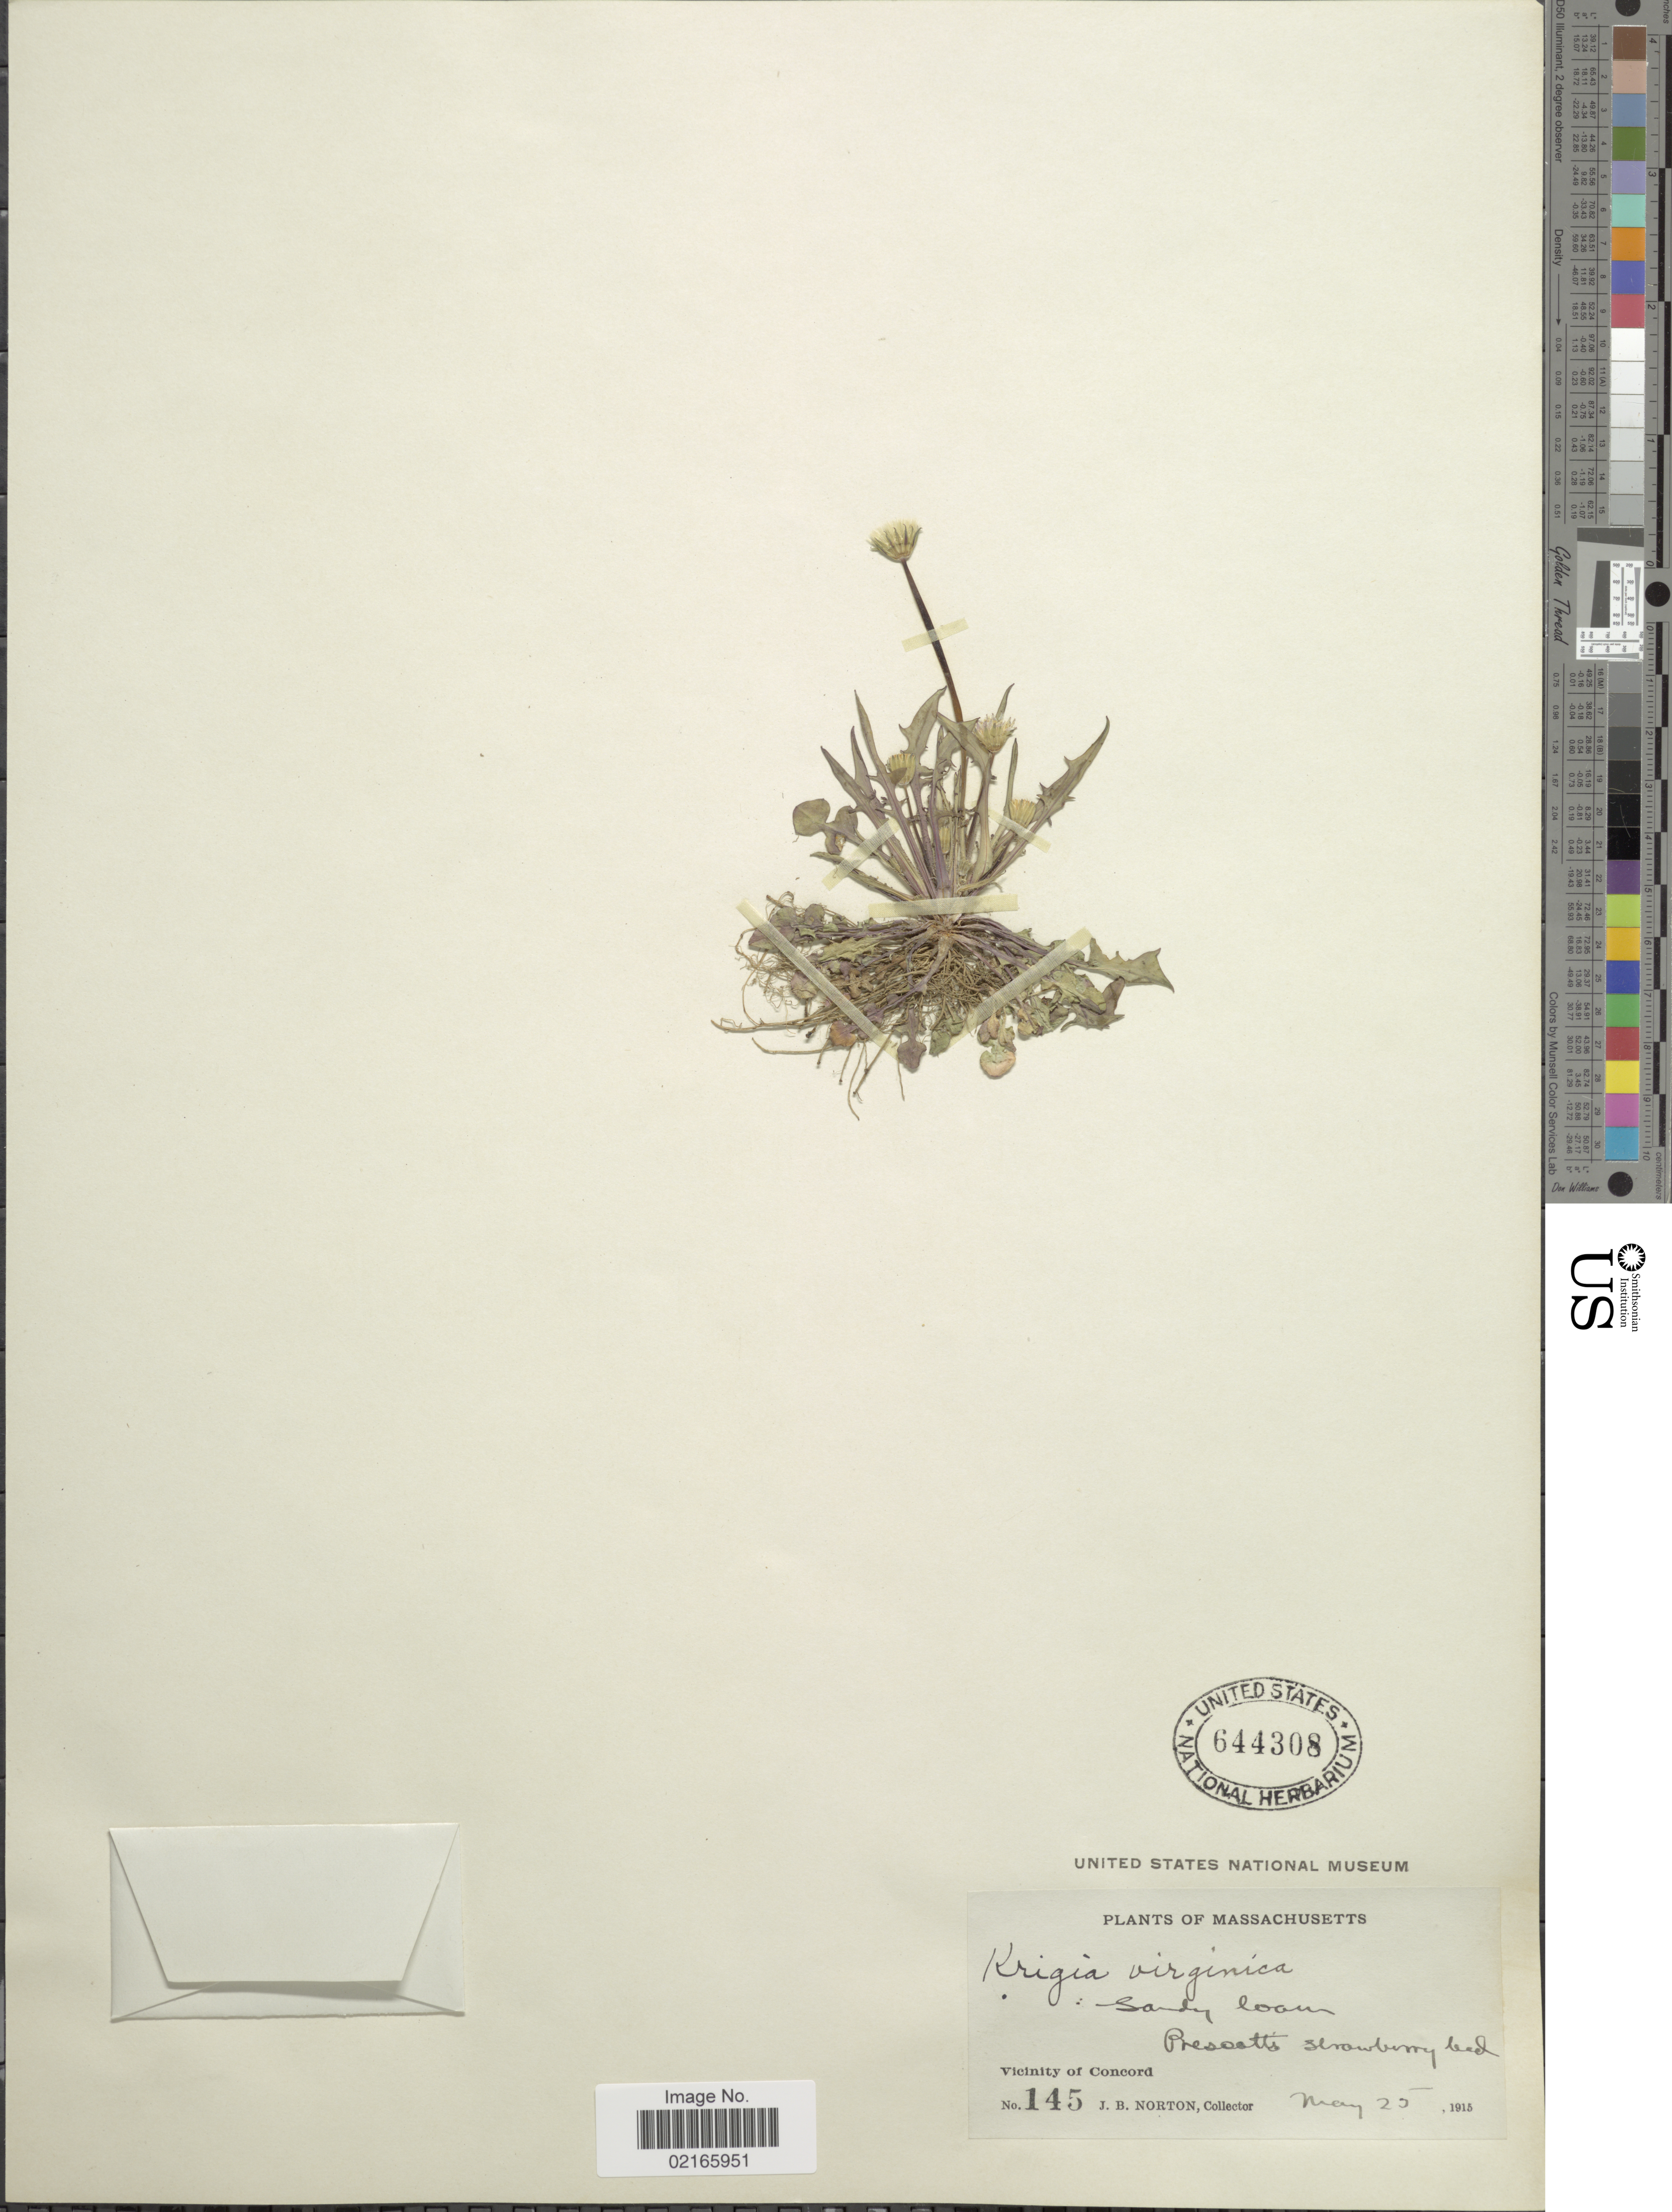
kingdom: Plantae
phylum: Tracheophyta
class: Magnoliopsida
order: Asterales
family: Asteraceae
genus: Krigia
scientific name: Krigia virginica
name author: (L.) Willd.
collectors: J. B. Norton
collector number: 145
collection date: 1915-05-25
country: United States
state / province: Massachusetts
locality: Sandy loam, Prescott's strawberry bed, vicinity of Concord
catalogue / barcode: US 644308